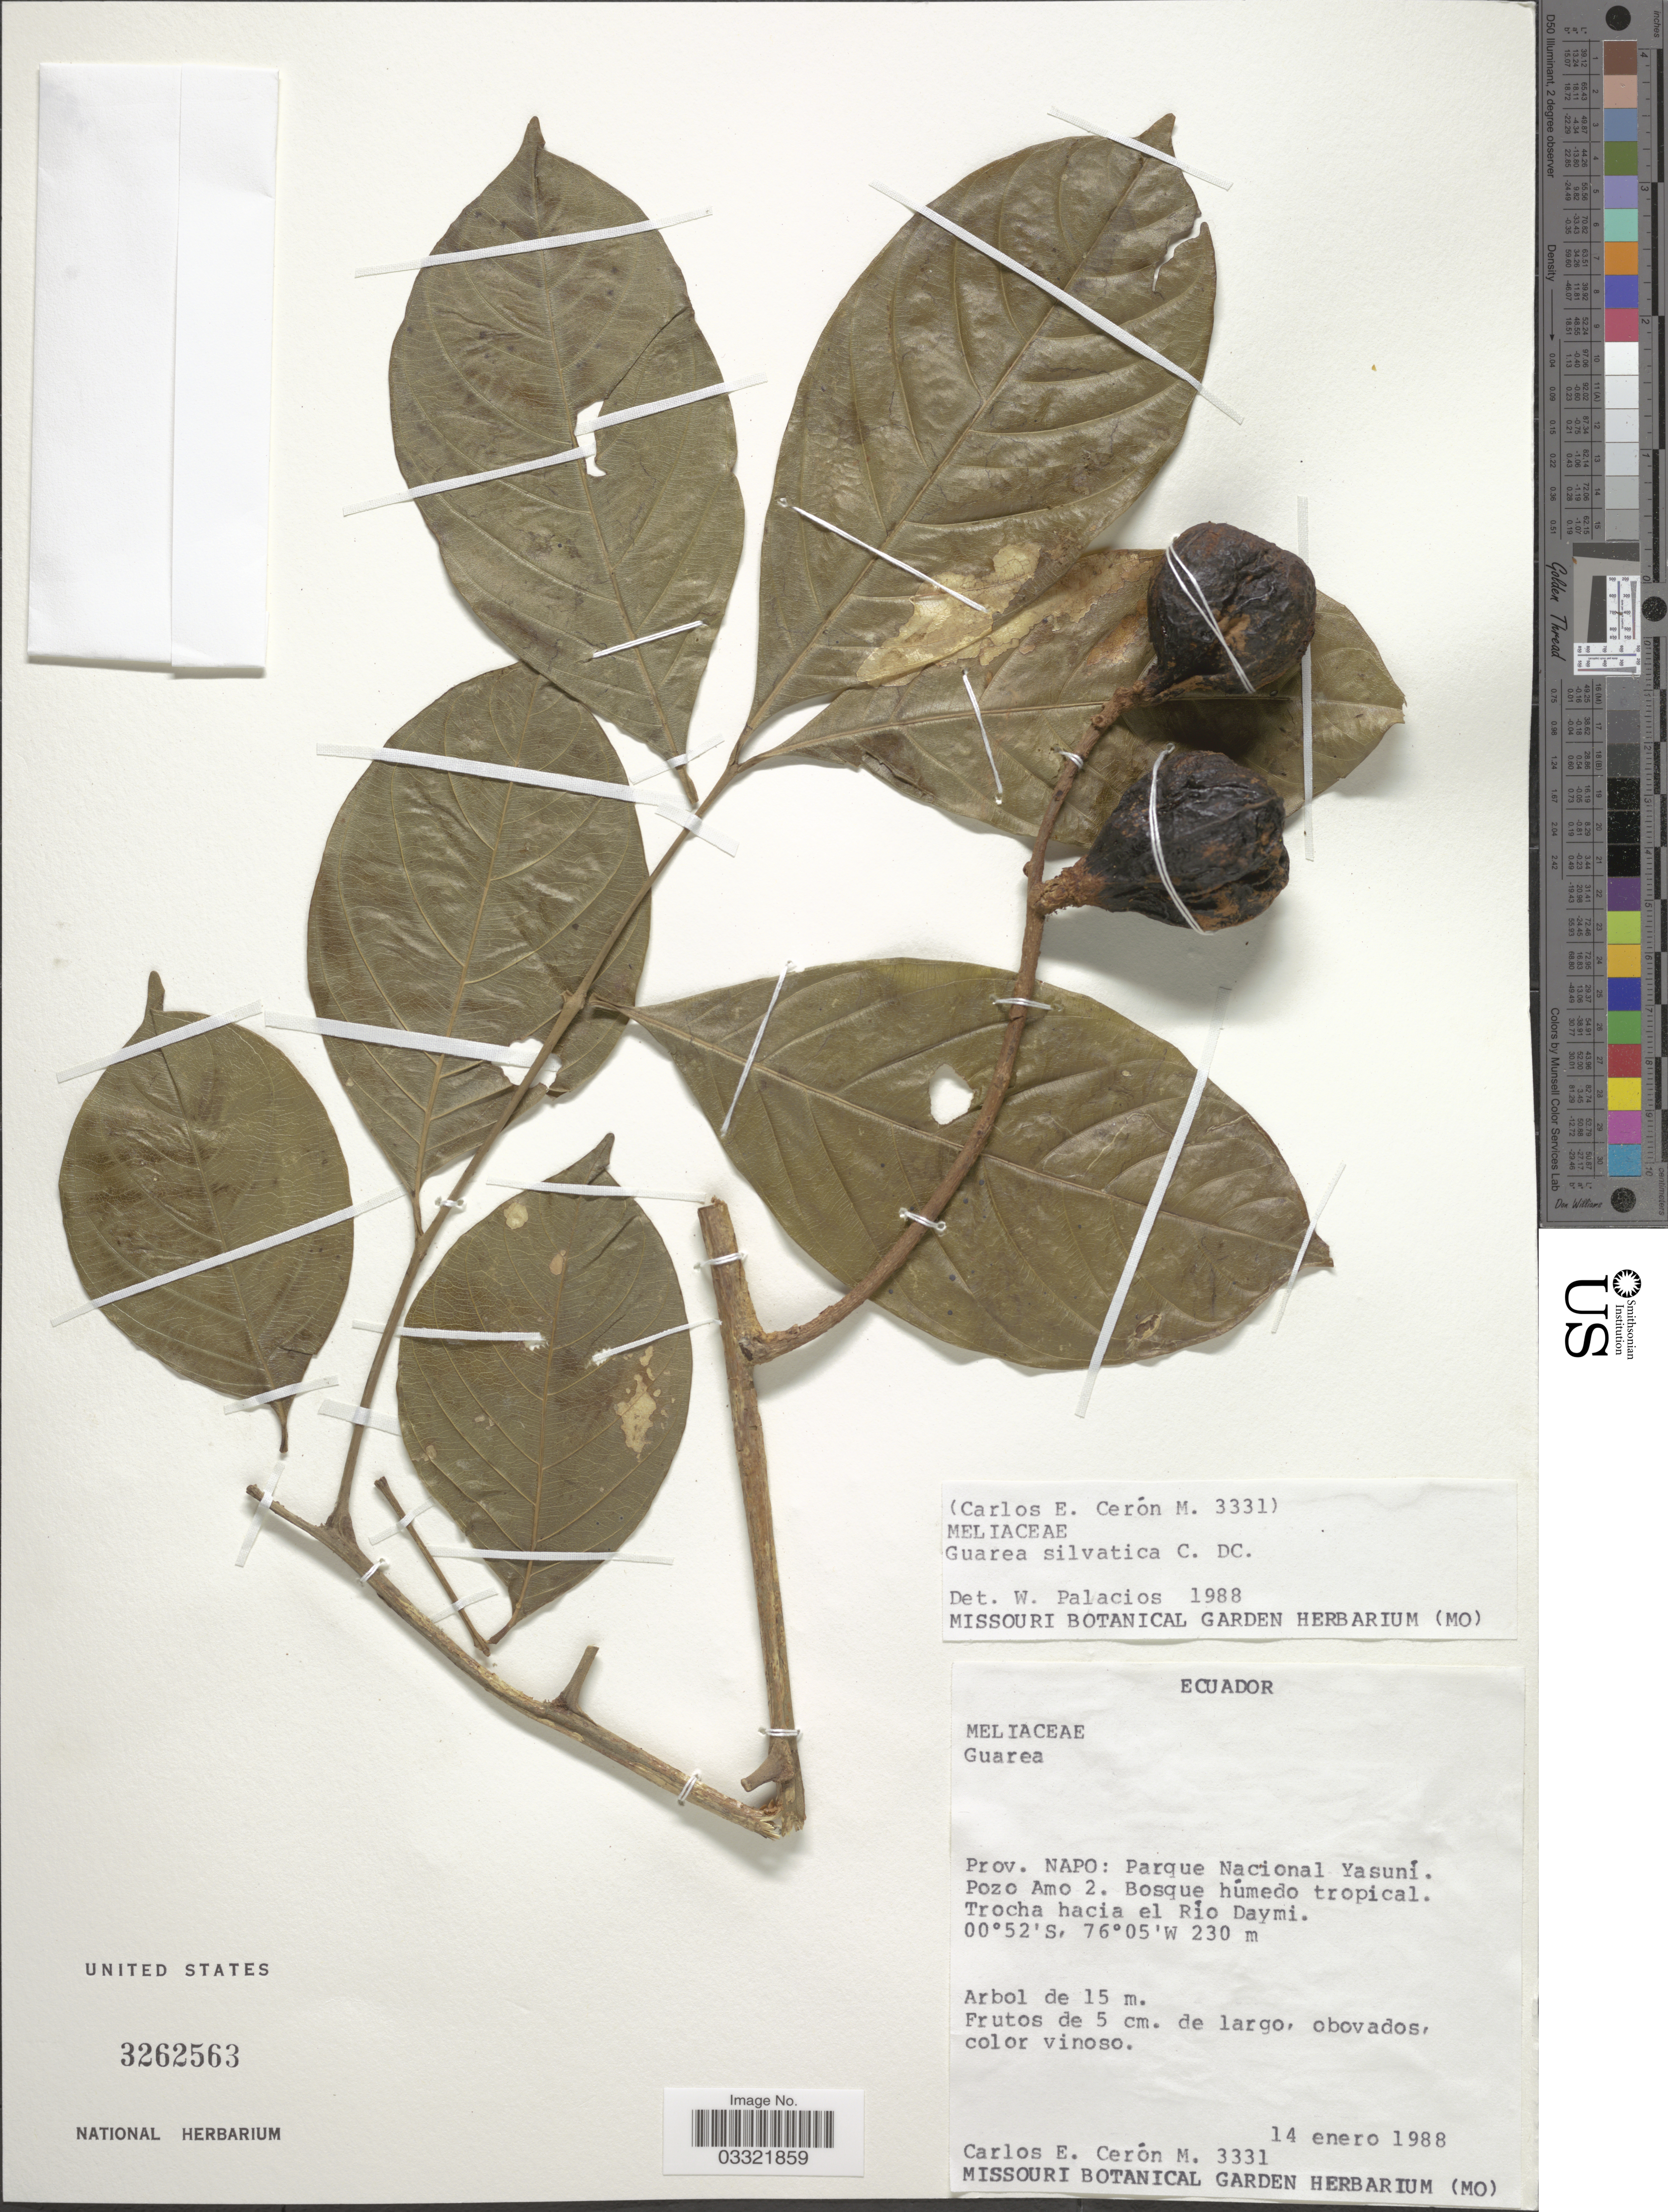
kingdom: Plantae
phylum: Tracheophyta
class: Magnoliopsida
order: Sapindales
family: Meliaceae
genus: Guarea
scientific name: Guarea silvatica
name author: C. DC.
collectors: C. E. Cerón M.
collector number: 3331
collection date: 1988-01-14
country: Ecuador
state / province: Napo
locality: Parque Nacional Yasuní. Pozo Amo 2. Trocha hacia el Río Daymi.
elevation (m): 230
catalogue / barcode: US 3262563